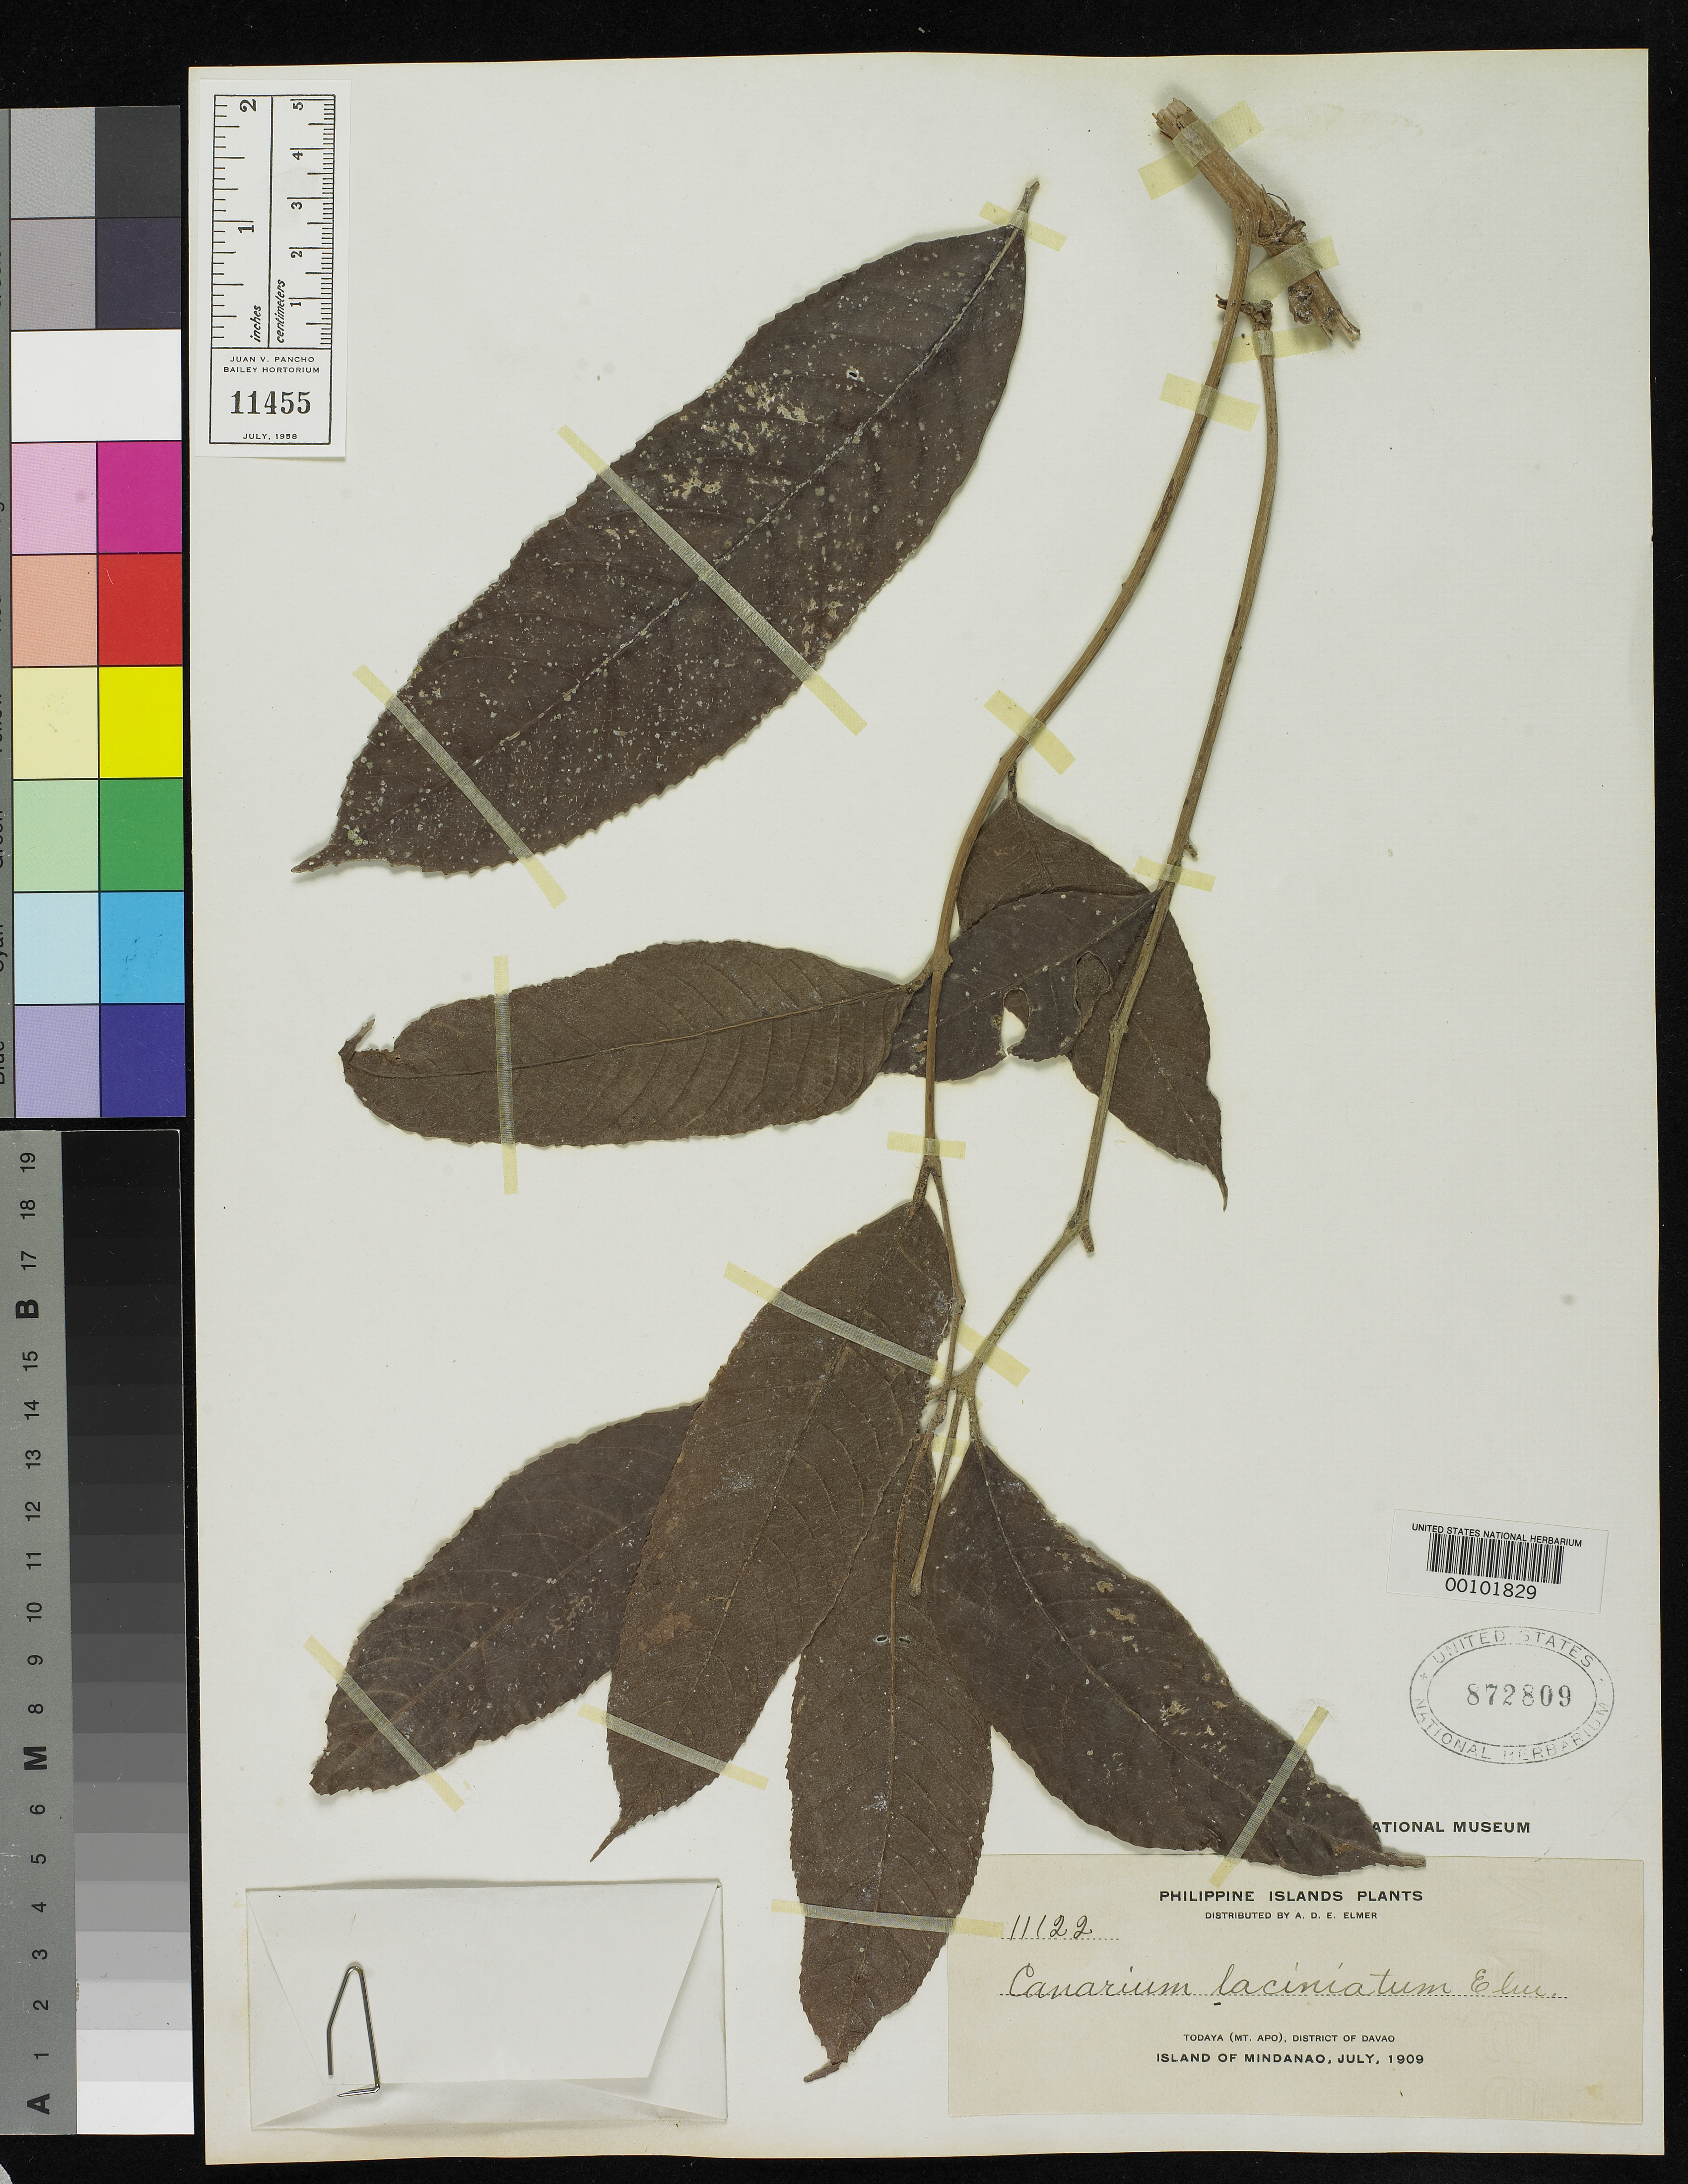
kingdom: Plantae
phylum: Tracheophyta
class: Magnoliopsida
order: Sapindales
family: Burseraceae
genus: Canarium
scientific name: Canarium laciniatum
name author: Elmer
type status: Isotype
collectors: A. D. E. Elmer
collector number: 11122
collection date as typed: Jul 1909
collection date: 1909-07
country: Philippines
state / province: Davao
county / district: Davao del Sur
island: Mindanao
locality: Todaya, Mt. Apo.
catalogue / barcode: US 872809